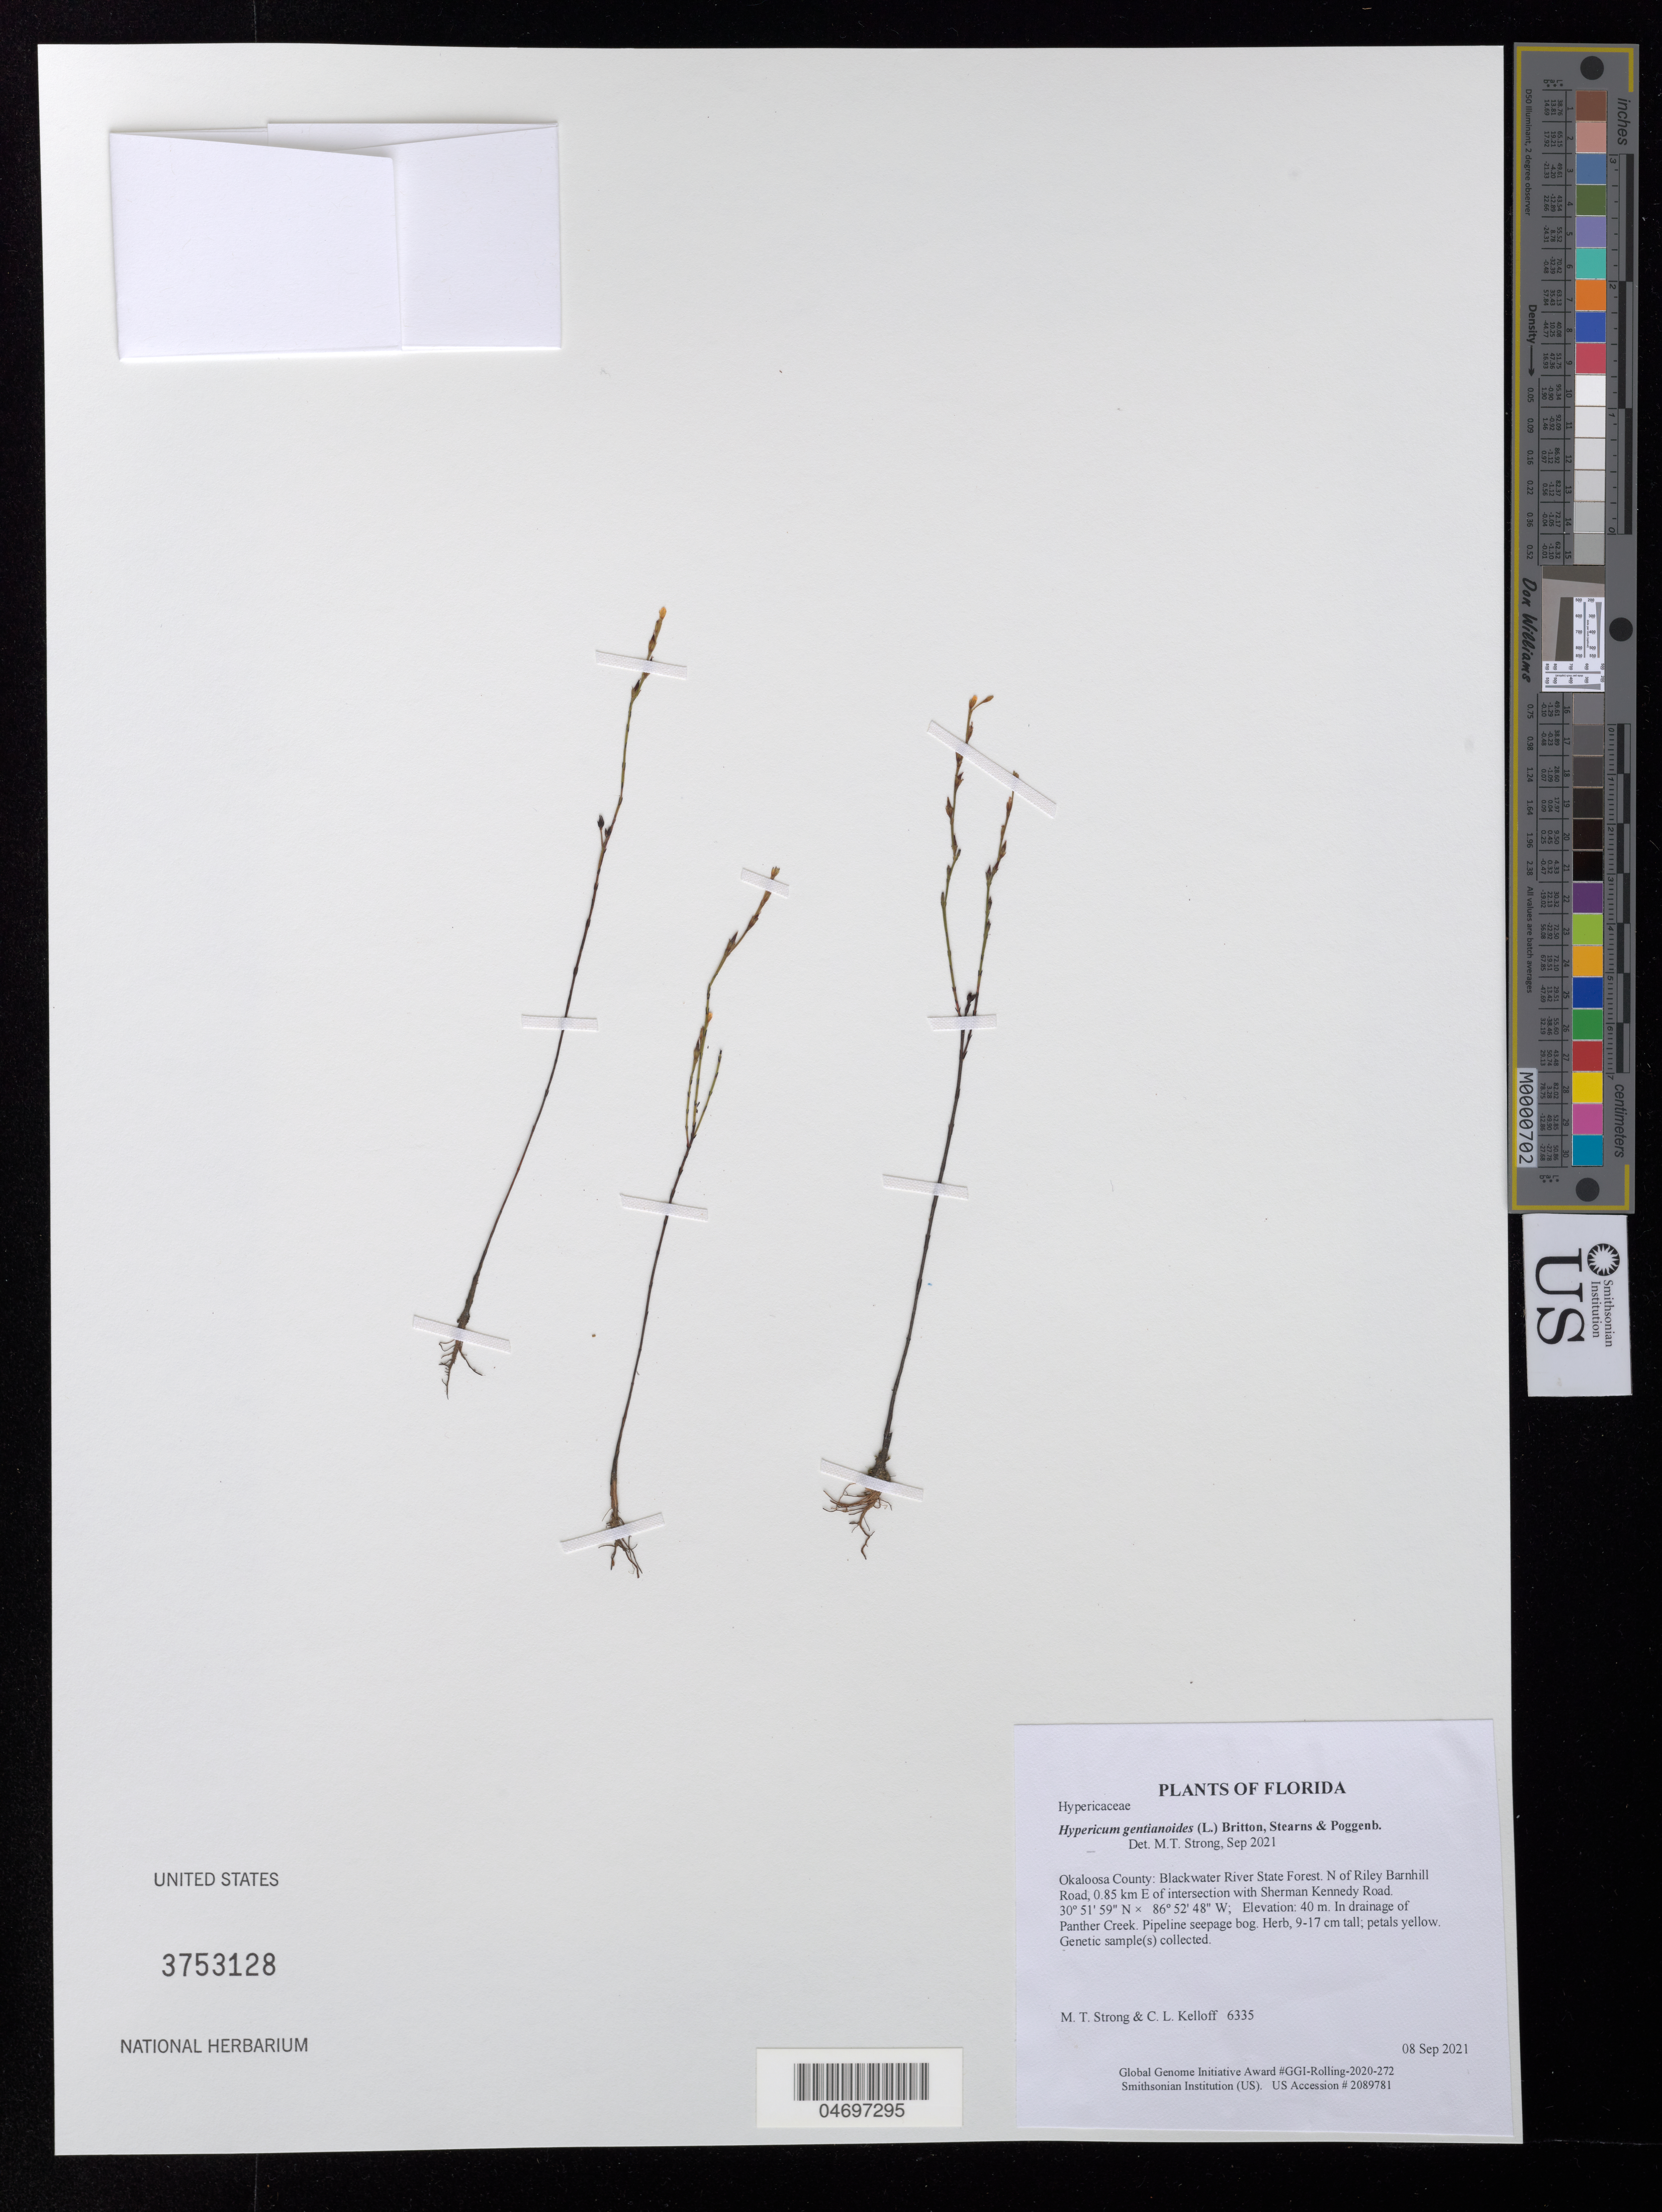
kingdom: Plantae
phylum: Tracheophyta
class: Magnoliopsida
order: Malpighiales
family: Hypericaceae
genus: Hypericum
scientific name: Hypericum gentianoides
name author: (L.) Britton, Stearns & Poggenb.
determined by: Strong, Mark T.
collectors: M. T. Strong & C. L. Kelloff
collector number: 6335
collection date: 2021-09-08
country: United States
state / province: Florida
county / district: Okaloosa County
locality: Blackwater River State Forest. N of Riley Barnhill Road, 0.85 km E of intersection with Sherman Kennedy Road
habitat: In drainage of Panther Creek. Pipeline seepage bog.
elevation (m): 40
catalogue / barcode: US 3753128